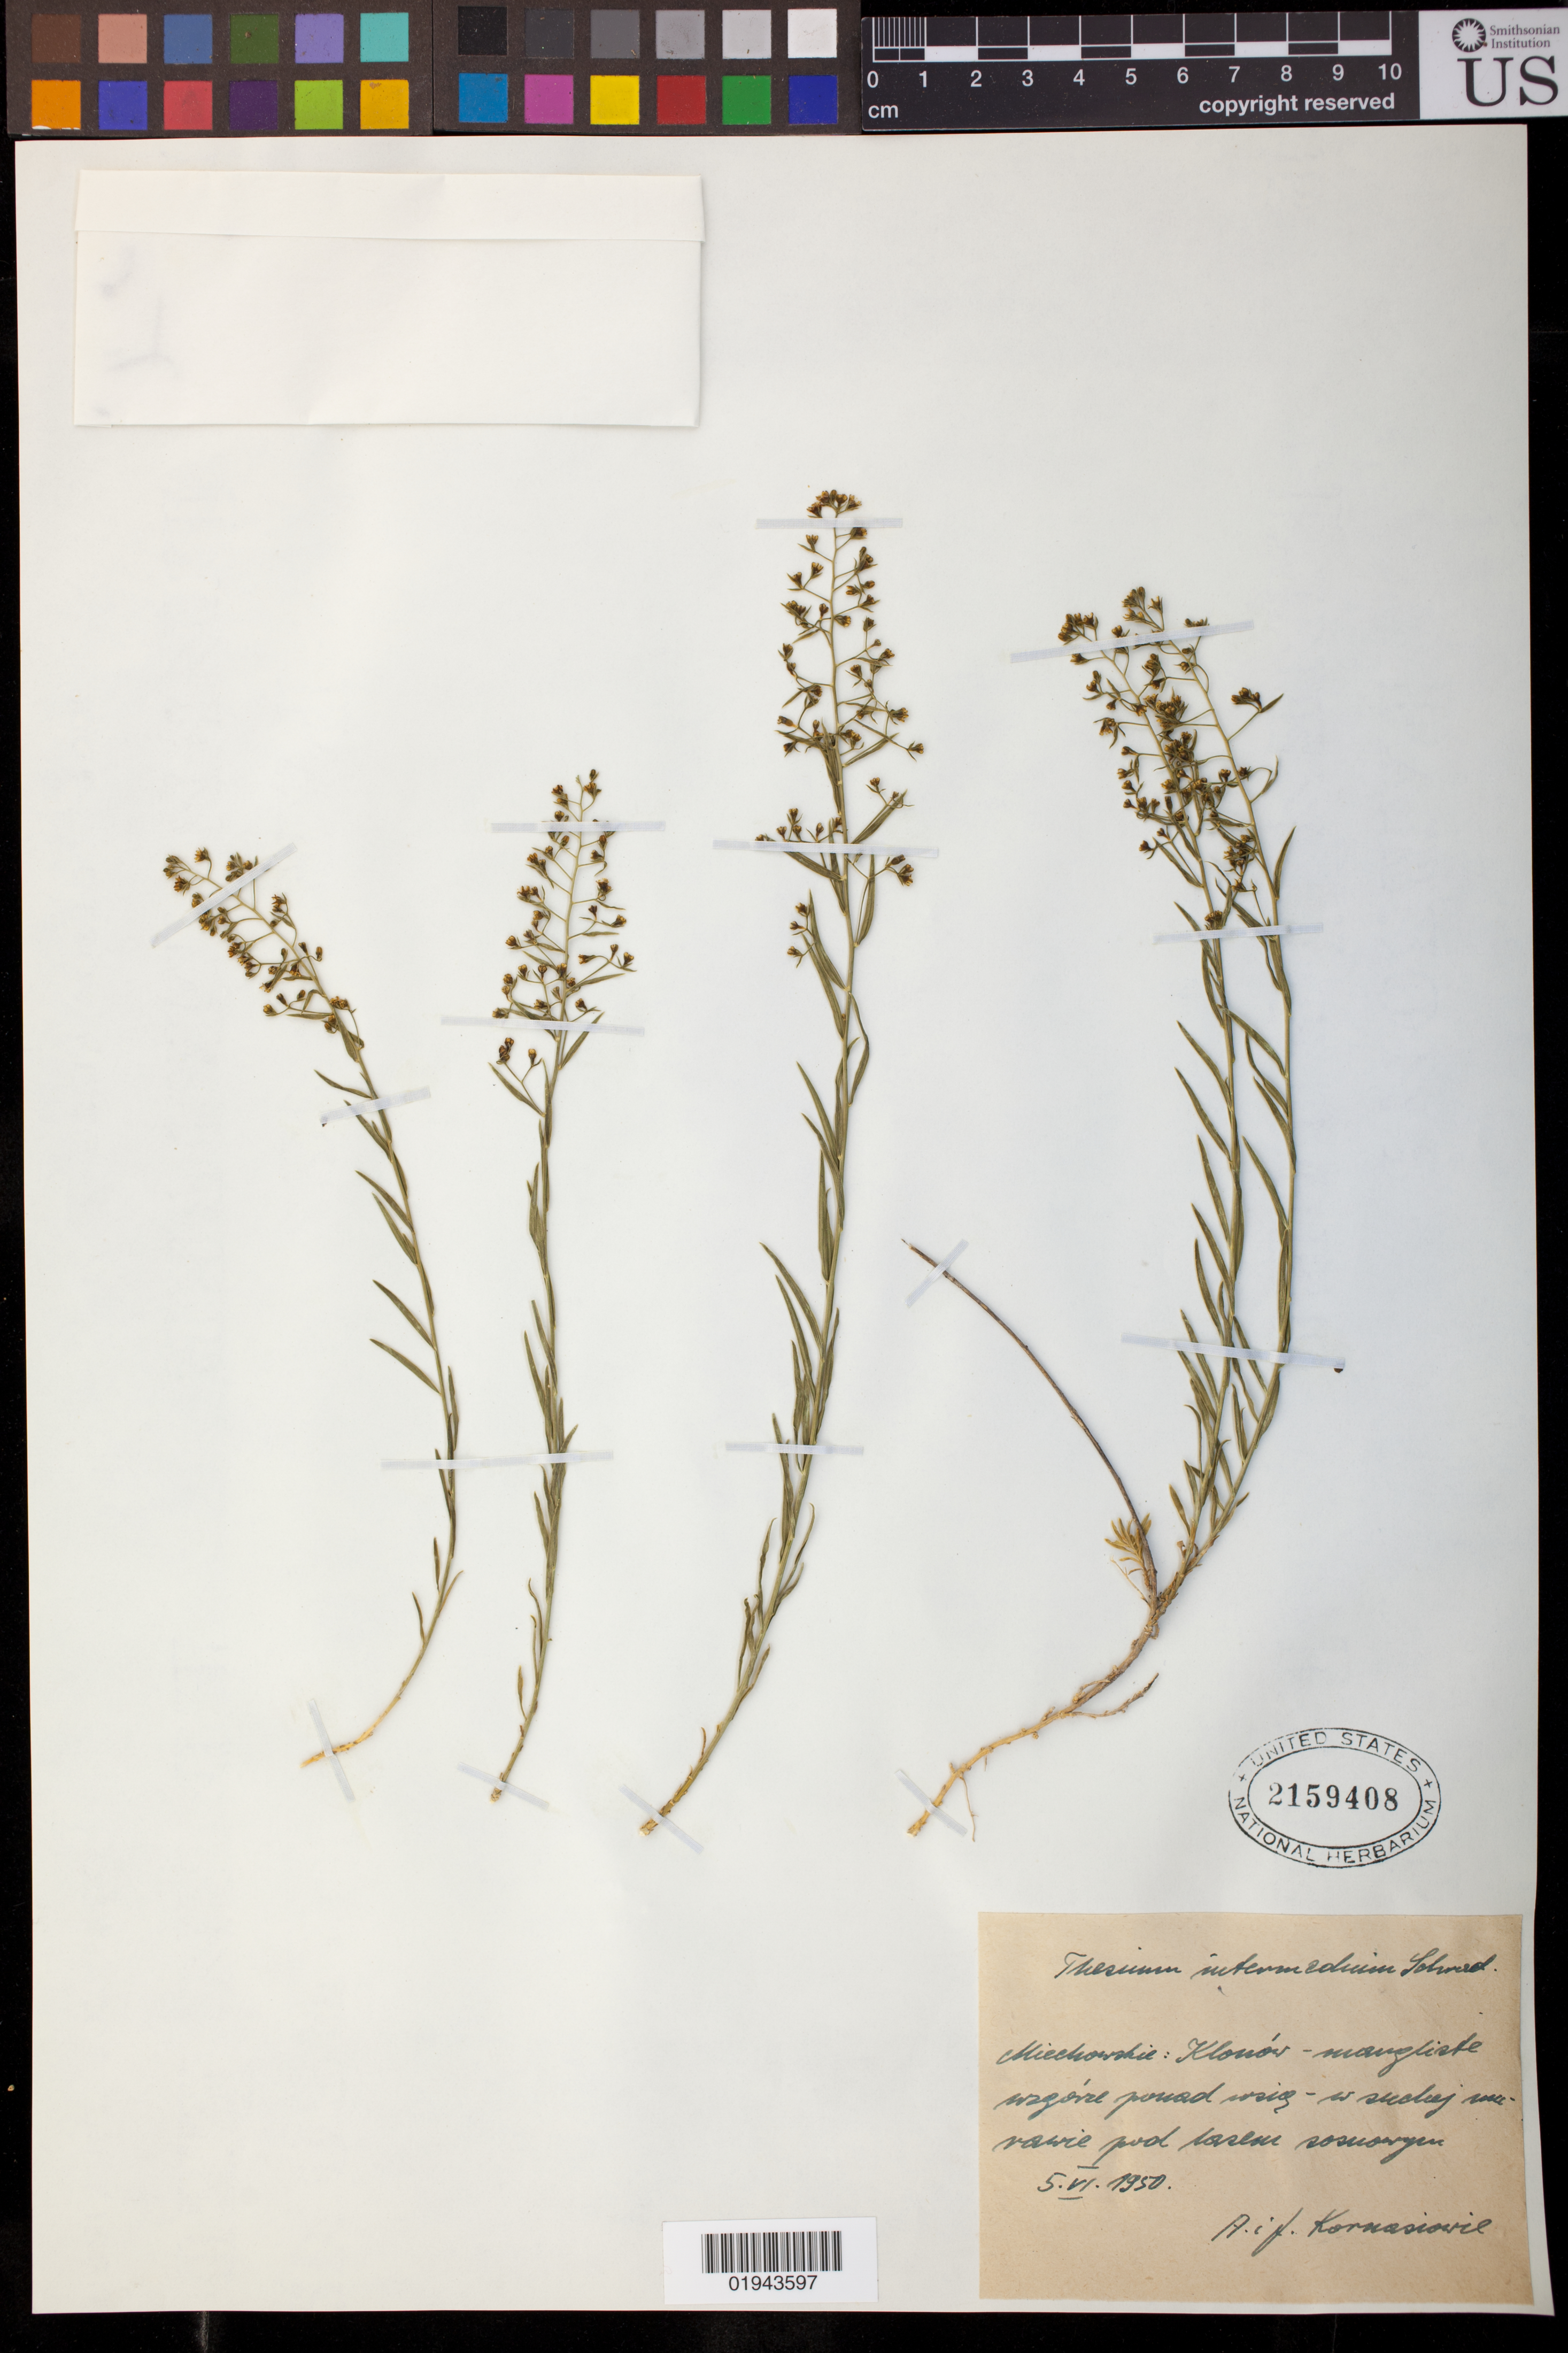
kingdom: Plantae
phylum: Tracheophyta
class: Magnoliopsida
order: Santalales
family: Thesiaceae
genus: Thesium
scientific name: Thesium intermedium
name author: Schrad.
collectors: A. Kornasiowie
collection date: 1950-06-05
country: Poland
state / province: Malopolskie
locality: Miechowskie: Klonow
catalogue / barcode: US 2159408